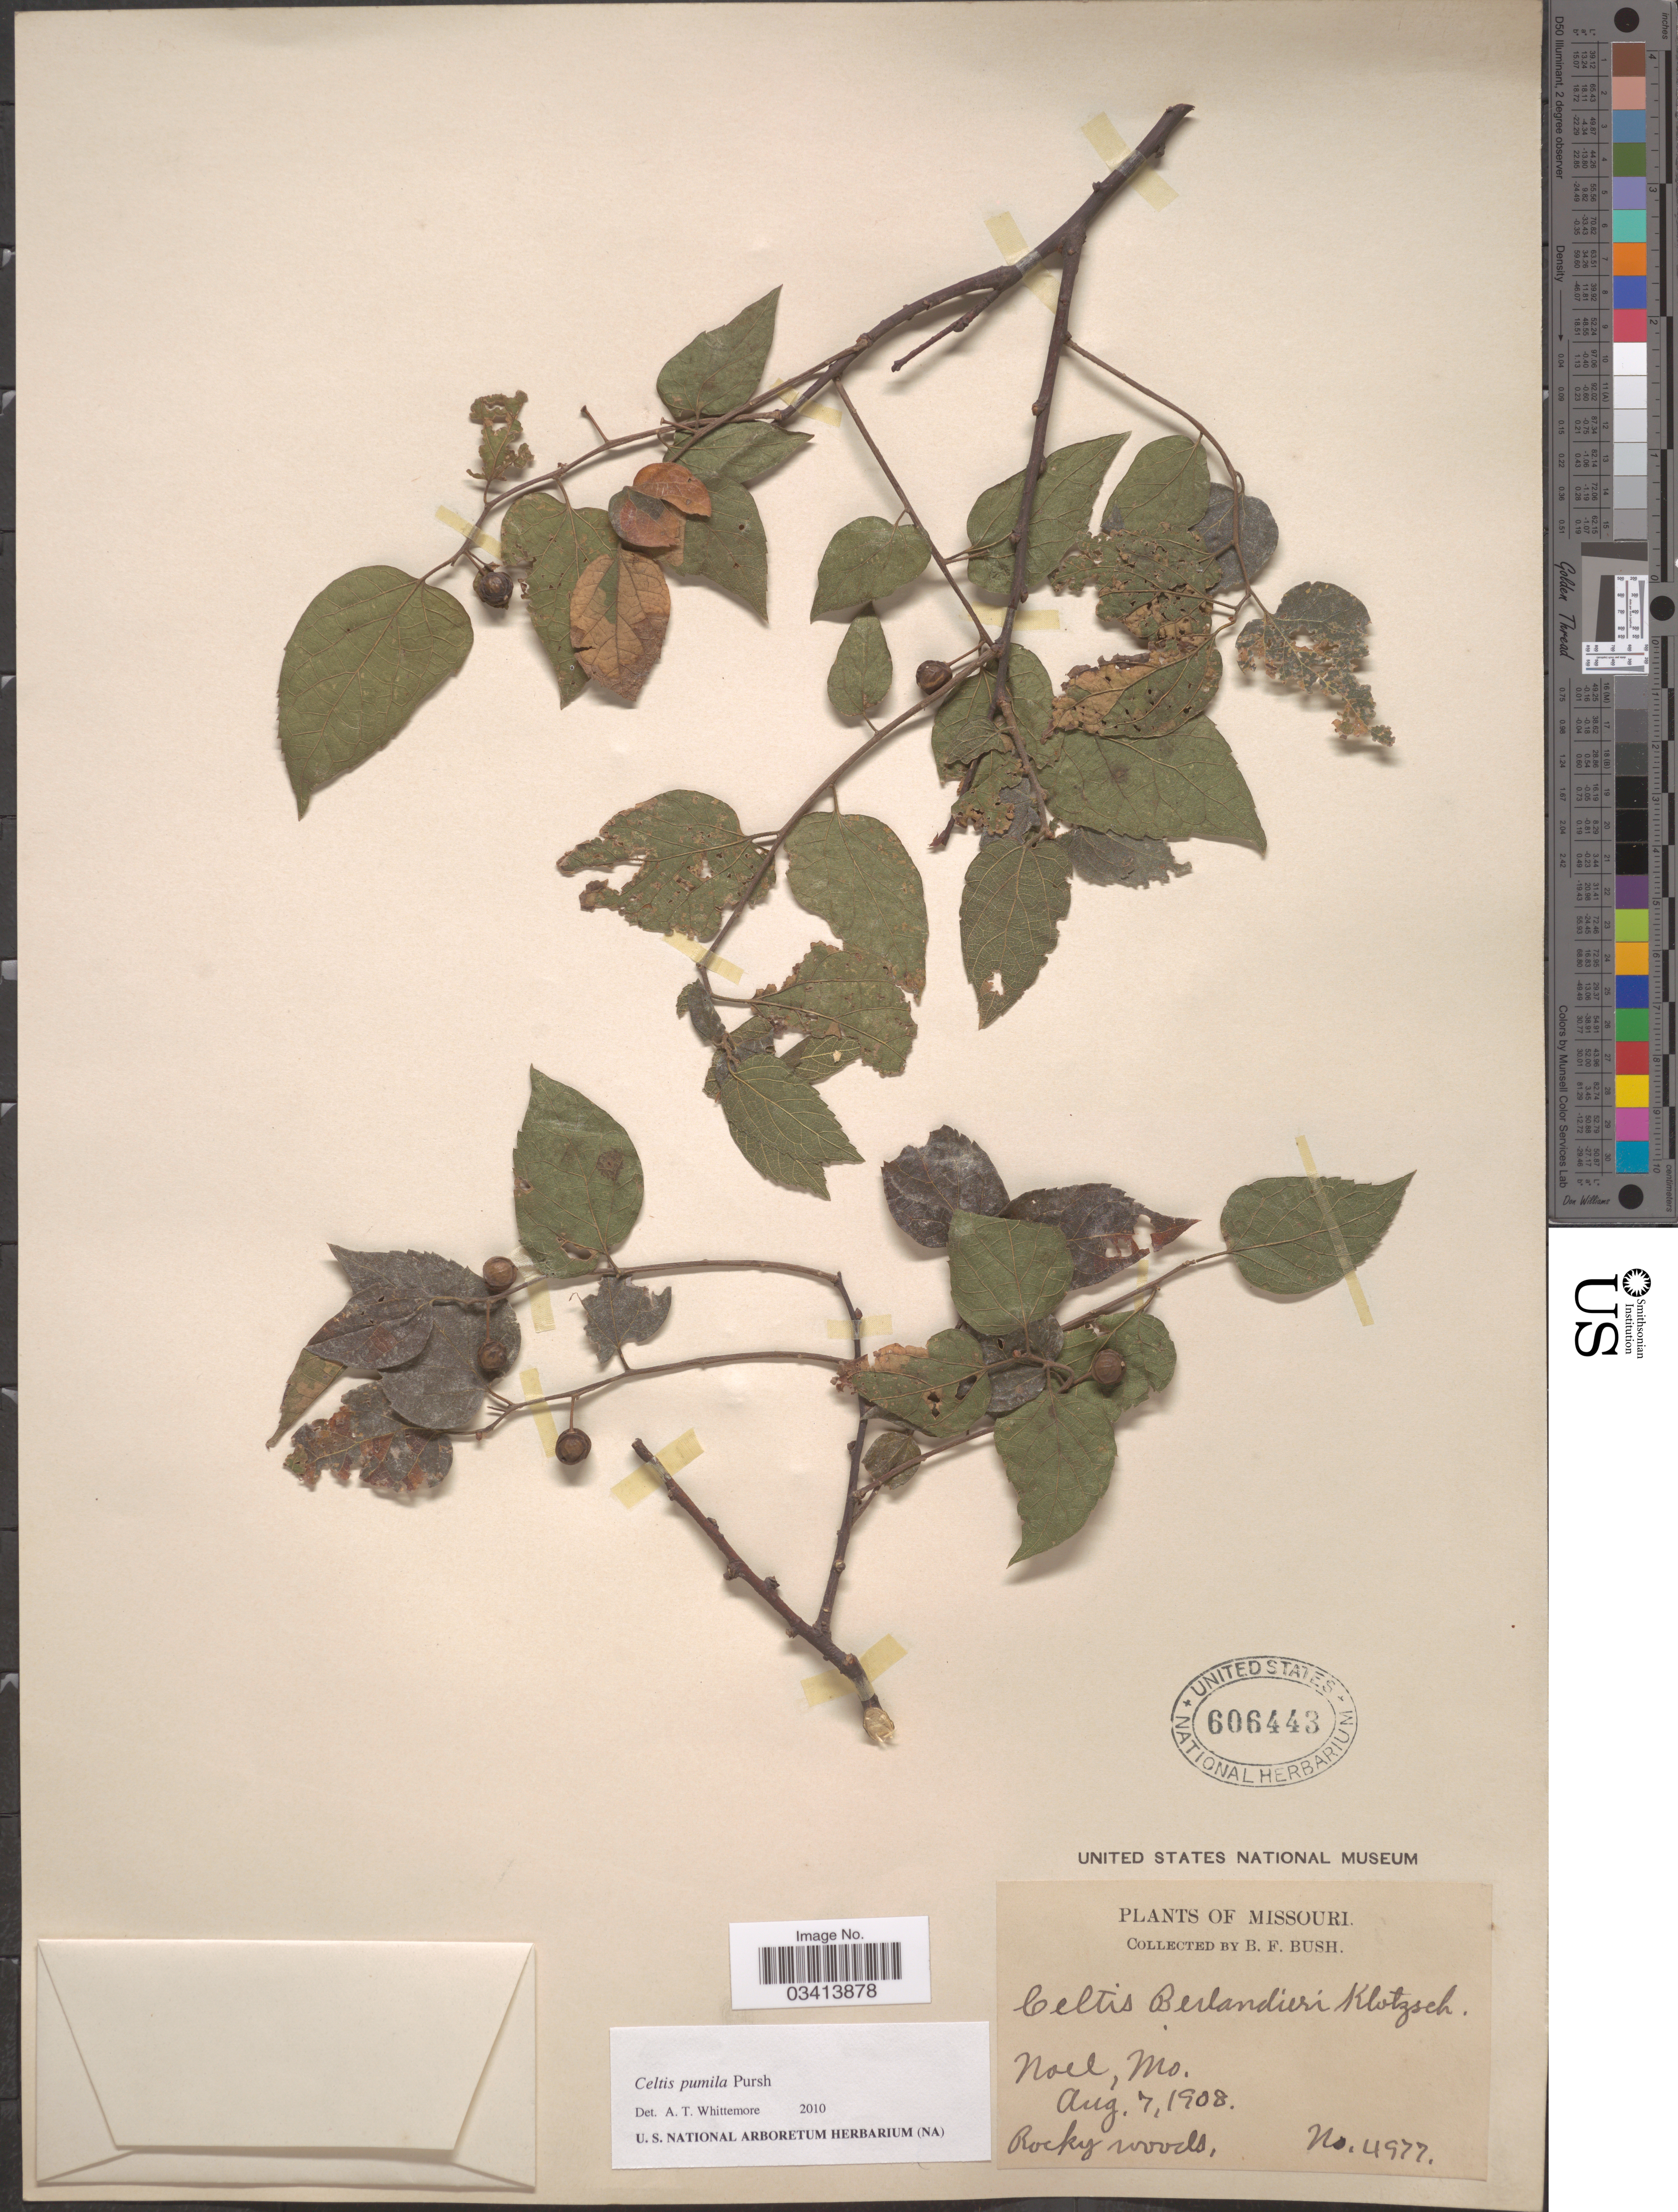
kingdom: Plantae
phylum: Tracheophyta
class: Magnoliopsida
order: Rosales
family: Cannabaceae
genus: Celtis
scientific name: Celtis occidentalis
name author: L.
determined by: Strong, M. T., (US), Smithsonian Institution - National Museum of Natural History (UNITED STATES)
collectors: B. F. Bush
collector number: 4977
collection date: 1908-08-07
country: United States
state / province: Missouri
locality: Noel.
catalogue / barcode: US 606443